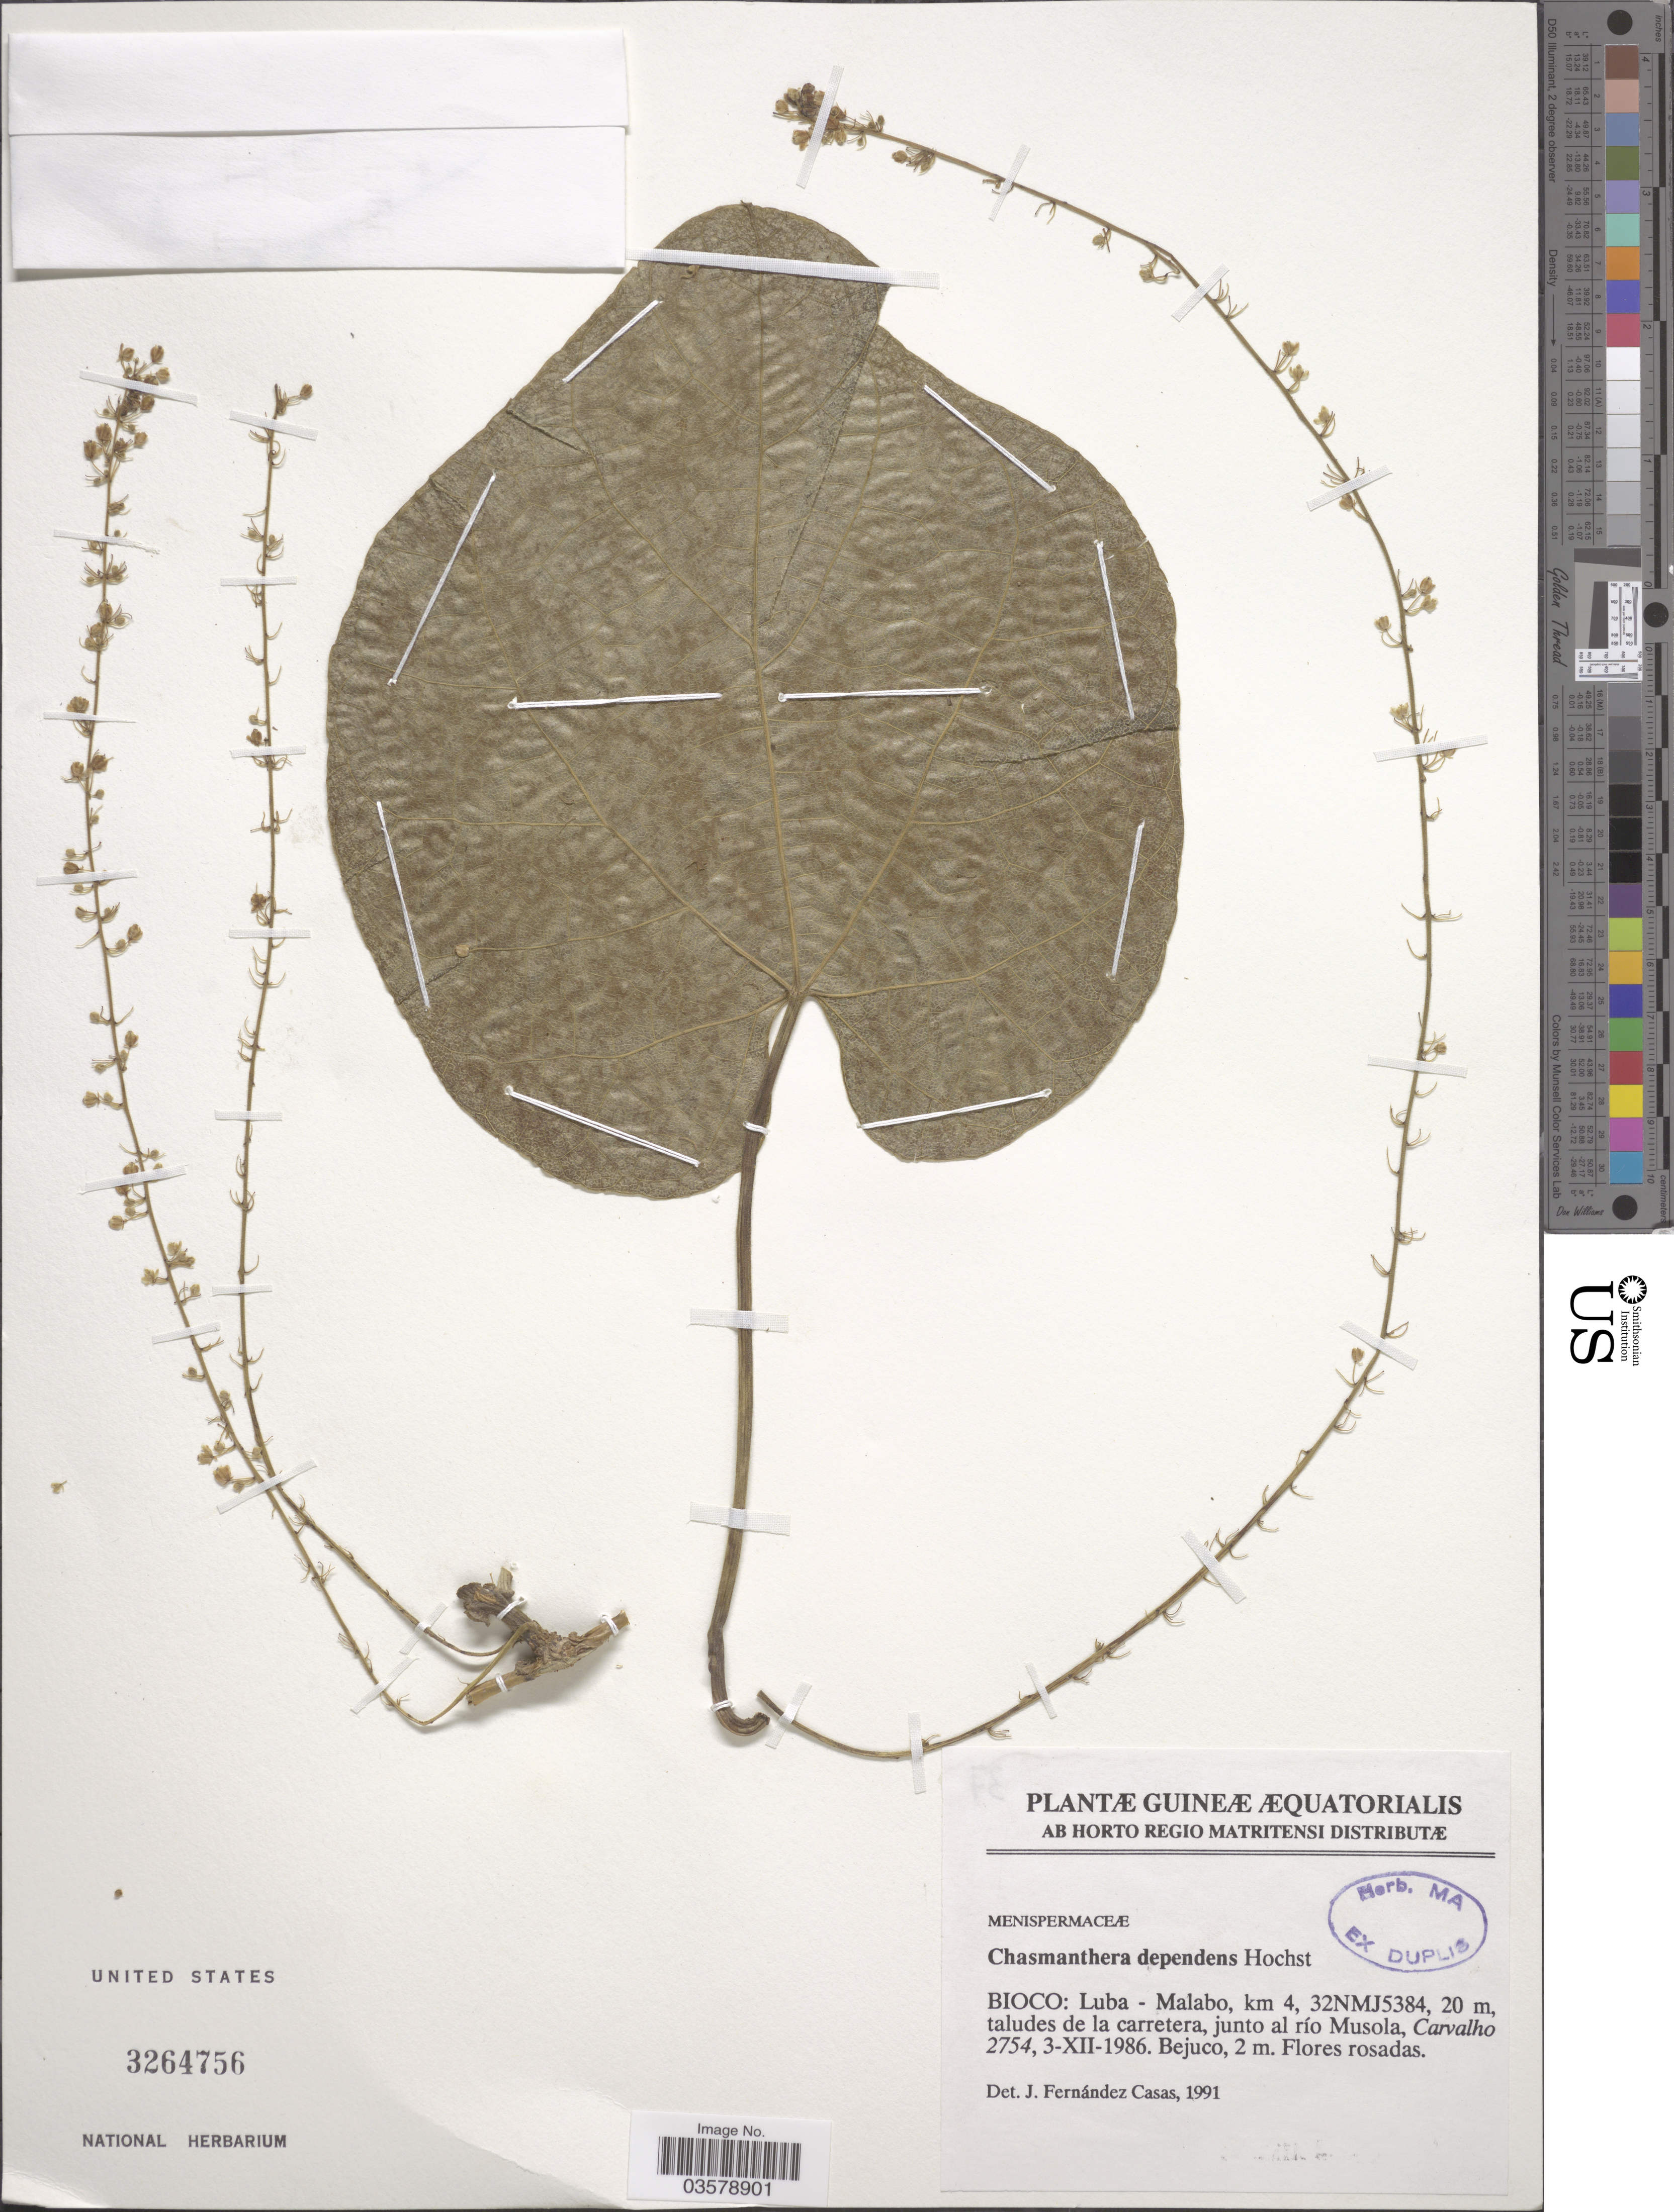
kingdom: Plantae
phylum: Tracheophyta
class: Magnoliopsida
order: Ranunculales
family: Menispermaceae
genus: Chasmanthera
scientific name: Chasmanthera dependens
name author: Hochst.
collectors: Carvalho, --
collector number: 2754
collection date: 1986-12-03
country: Equatorial Guinea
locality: Guineœ Æquatorialis. Bioco: Luba - Malabo, km 4, 32NMJ5384, taludes de la carretera, junto al río Musola.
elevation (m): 20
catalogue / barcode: US 3264756